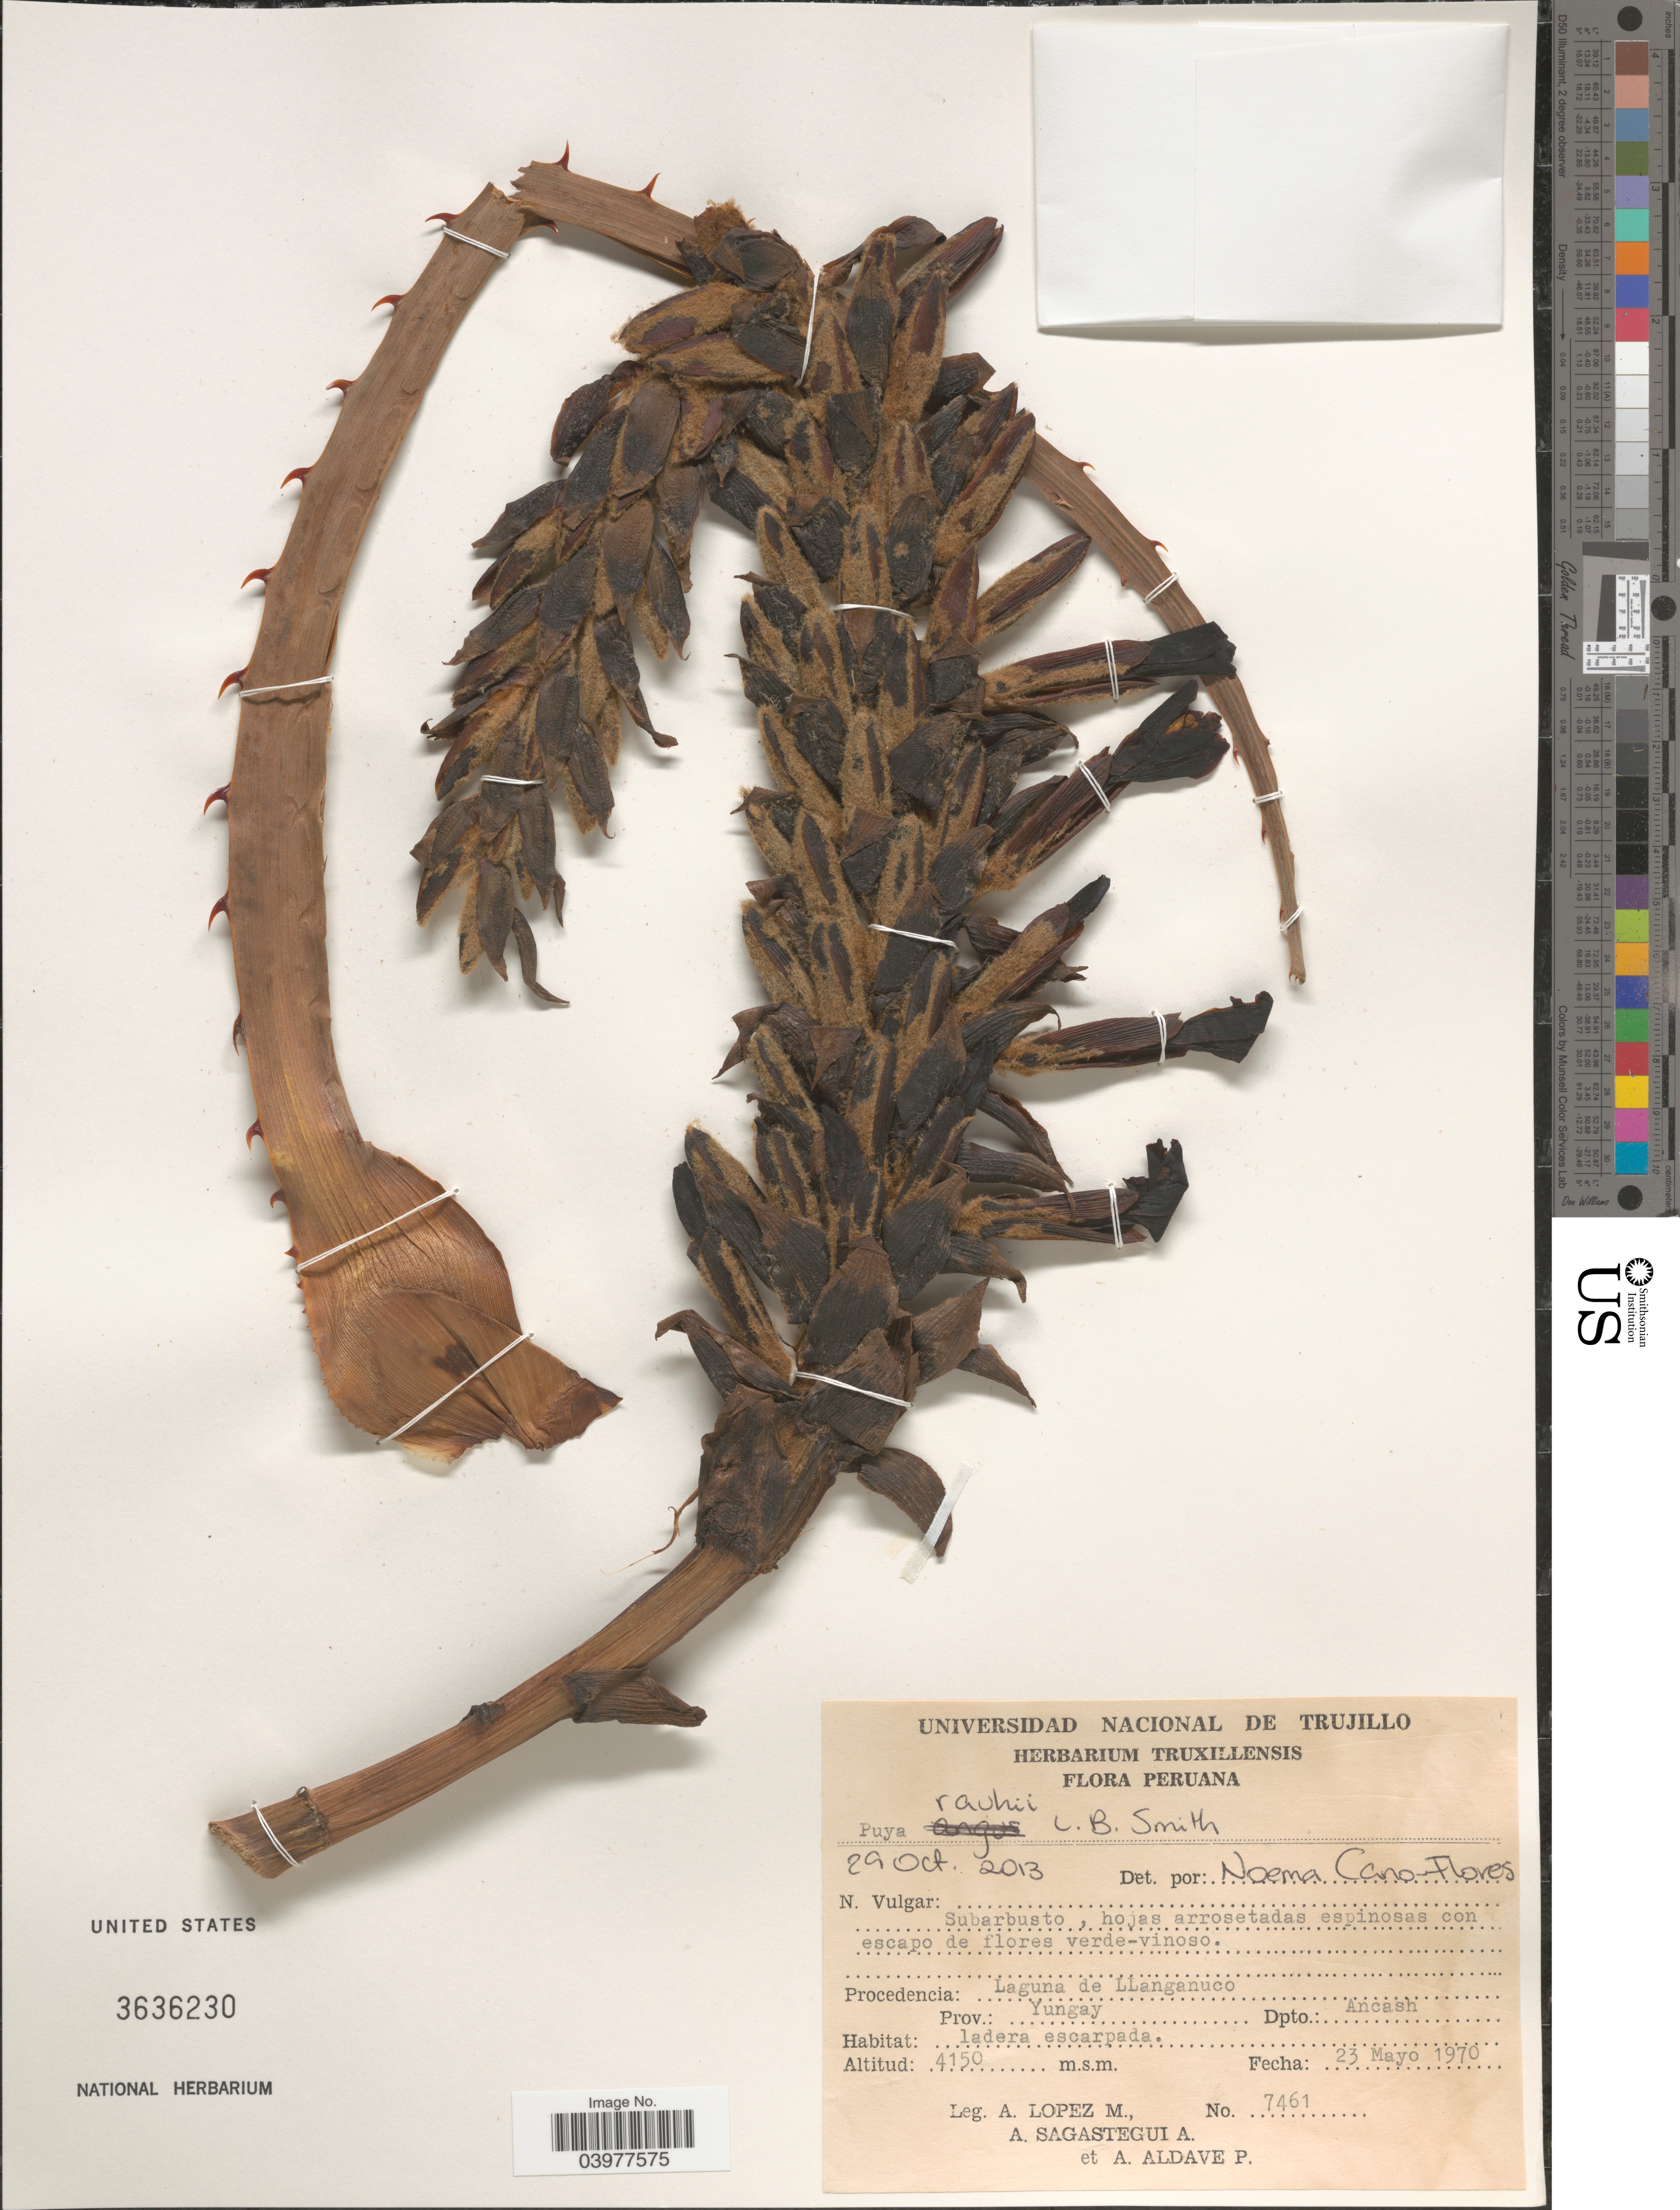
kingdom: Plantae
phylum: Tracheophyta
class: Liliopsida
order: Poales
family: Bromeliaceae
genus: Puya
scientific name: Puya rauhii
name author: L.B. Sm.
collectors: A. López M., A. Sagástegui A. & A. Aldave P.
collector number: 7461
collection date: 1970-05-23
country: Peru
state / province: Ancash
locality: Laguna de LLanganuco. Prov. Yungay. Dpto. Ancash.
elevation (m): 4150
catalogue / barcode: US 3636230